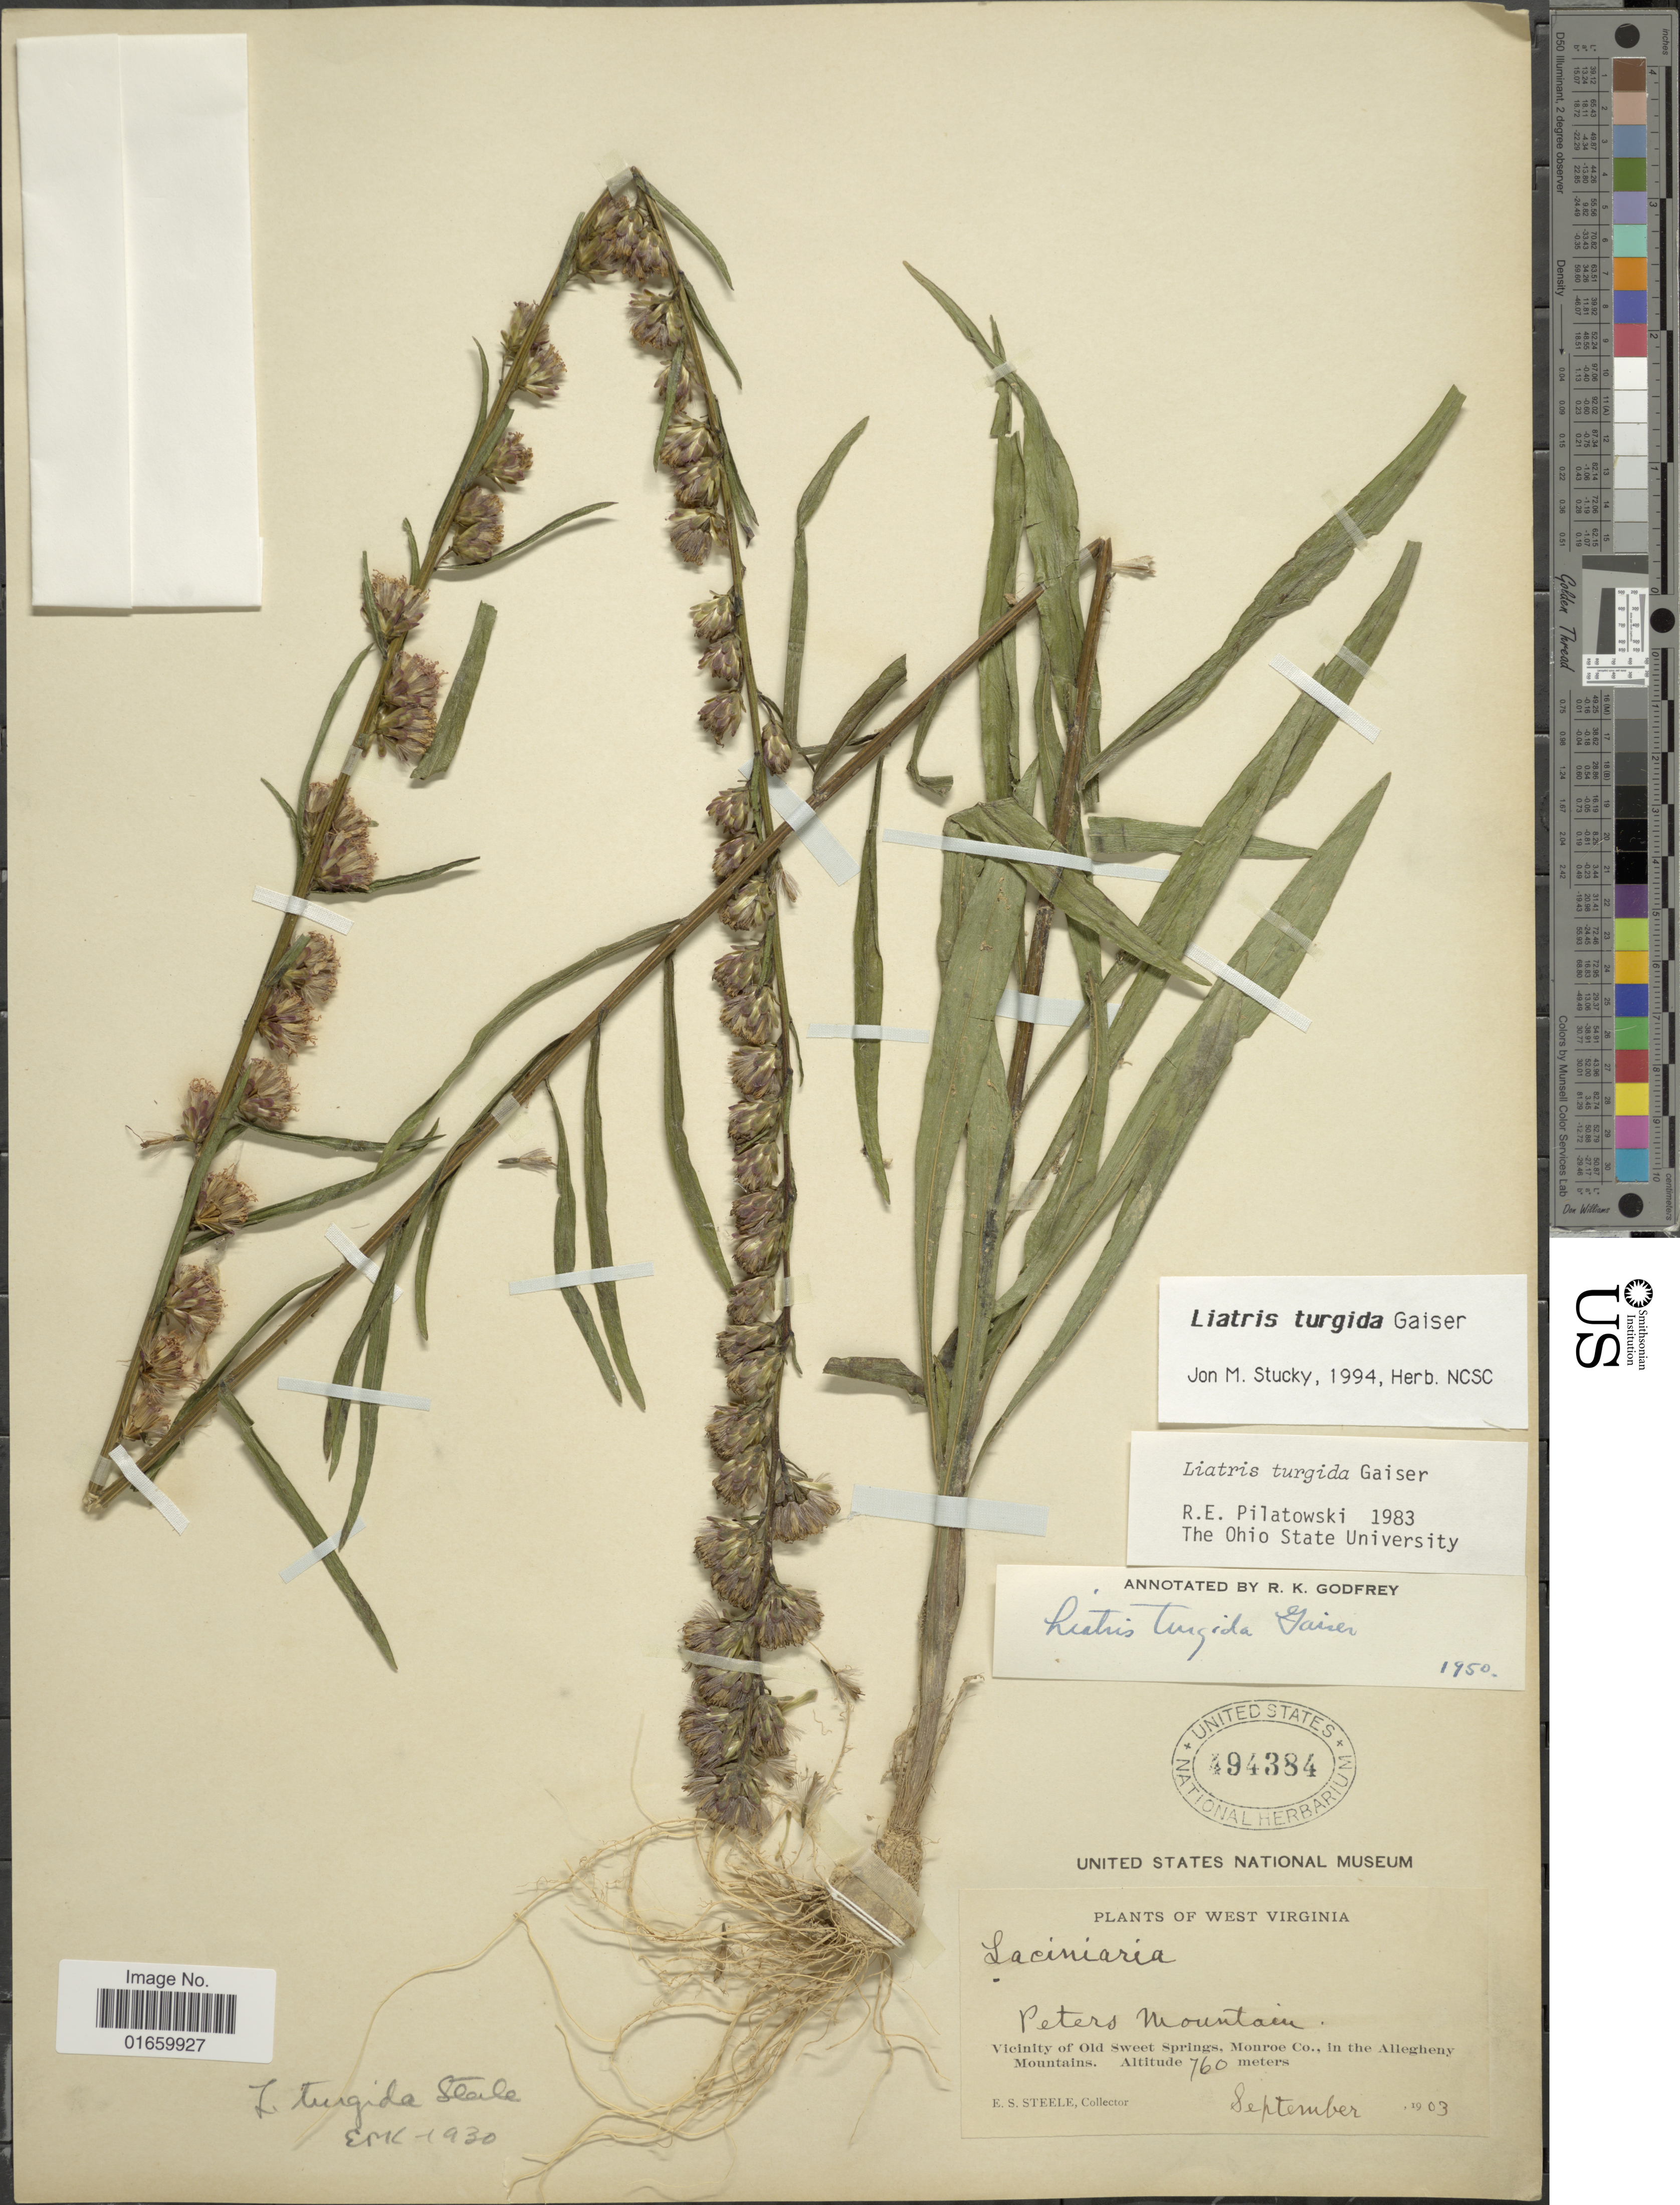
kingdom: Plantae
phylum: Tracheophyta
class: Magnoliopsida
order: Asterales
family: Asteraceae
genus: Liatris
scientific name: Liatris turgida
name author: Gaiser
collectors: E. Steele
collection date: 1903-09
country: United States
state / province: West Virginia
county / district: Monroe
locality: Vicinity of Old Sweet Springs, Monroe Co., in the Allegheny Mountains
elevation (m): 760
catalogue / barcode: US 494384